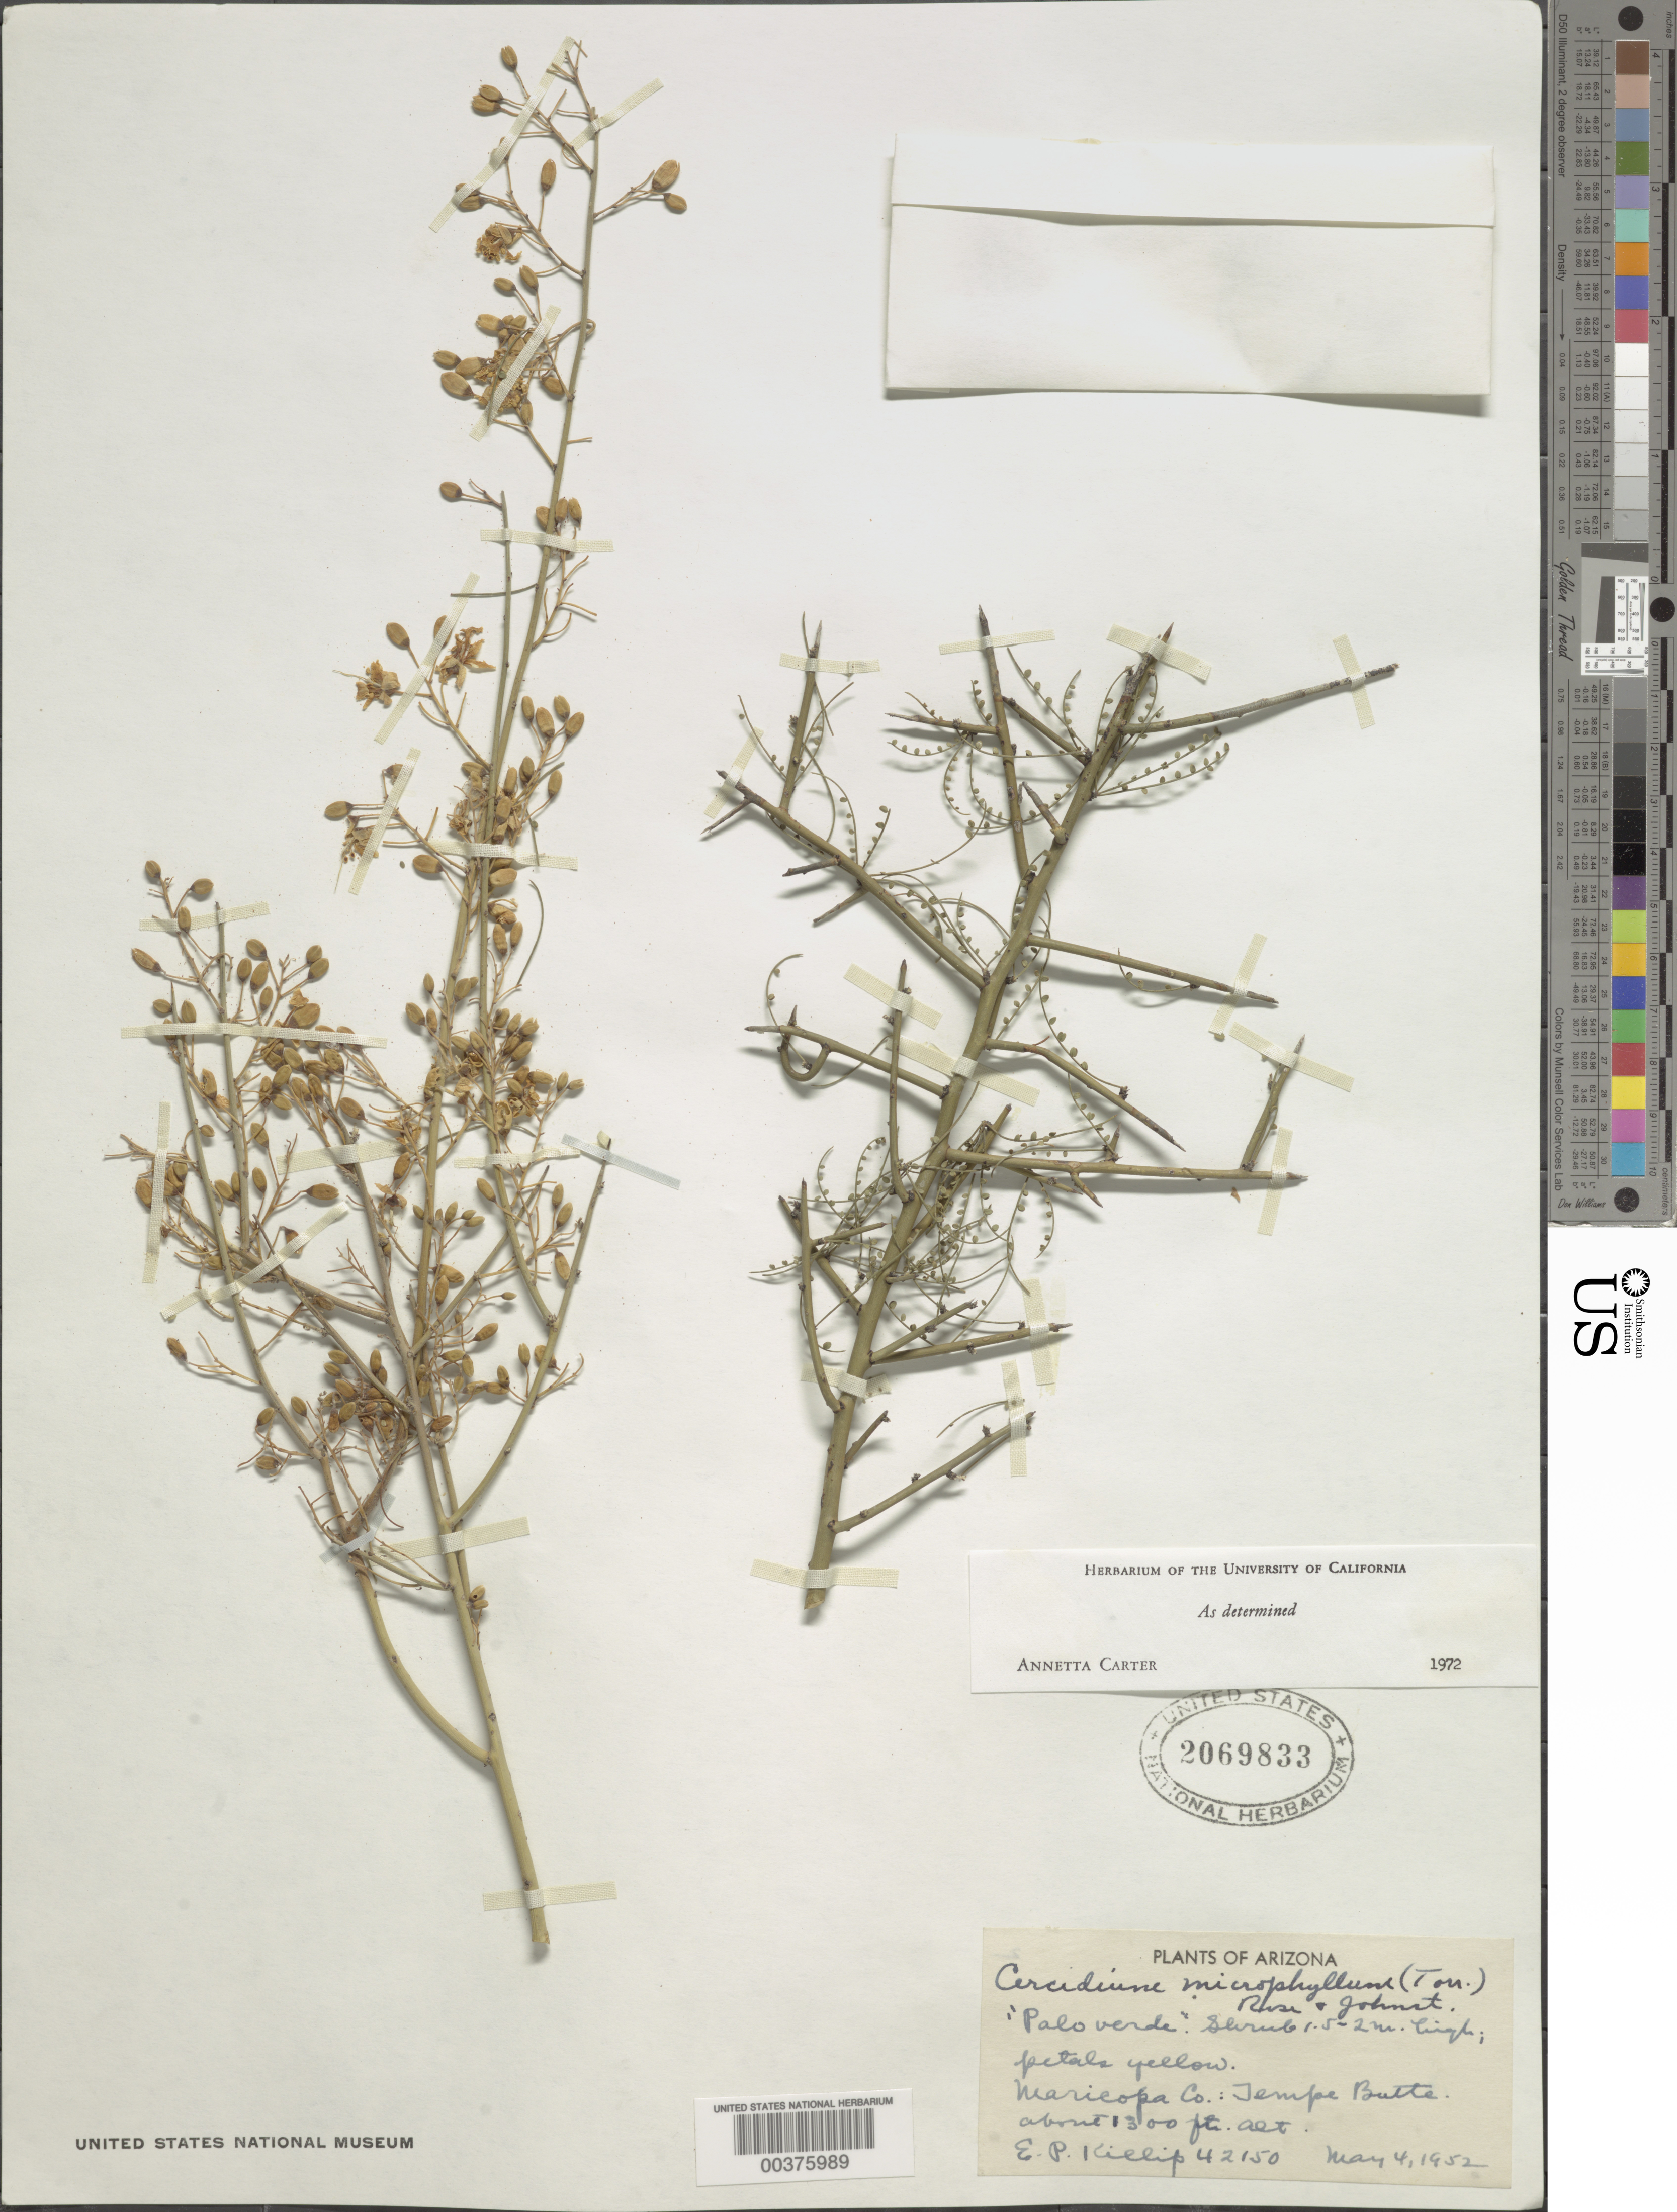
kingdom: Plantae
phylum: Tracheophyta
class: Magnoliopsida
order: Fabales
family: Fabaceae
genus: Parkinsonia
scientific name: Parkinsonia microphylla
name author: Torr.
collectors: E. P. Killip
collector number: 42150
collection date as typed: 04 May 1952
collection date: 1952-05-04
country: United States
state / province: Arizona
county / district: Maricopa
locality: Tempe butte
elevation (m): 396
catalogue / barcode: US 2069833